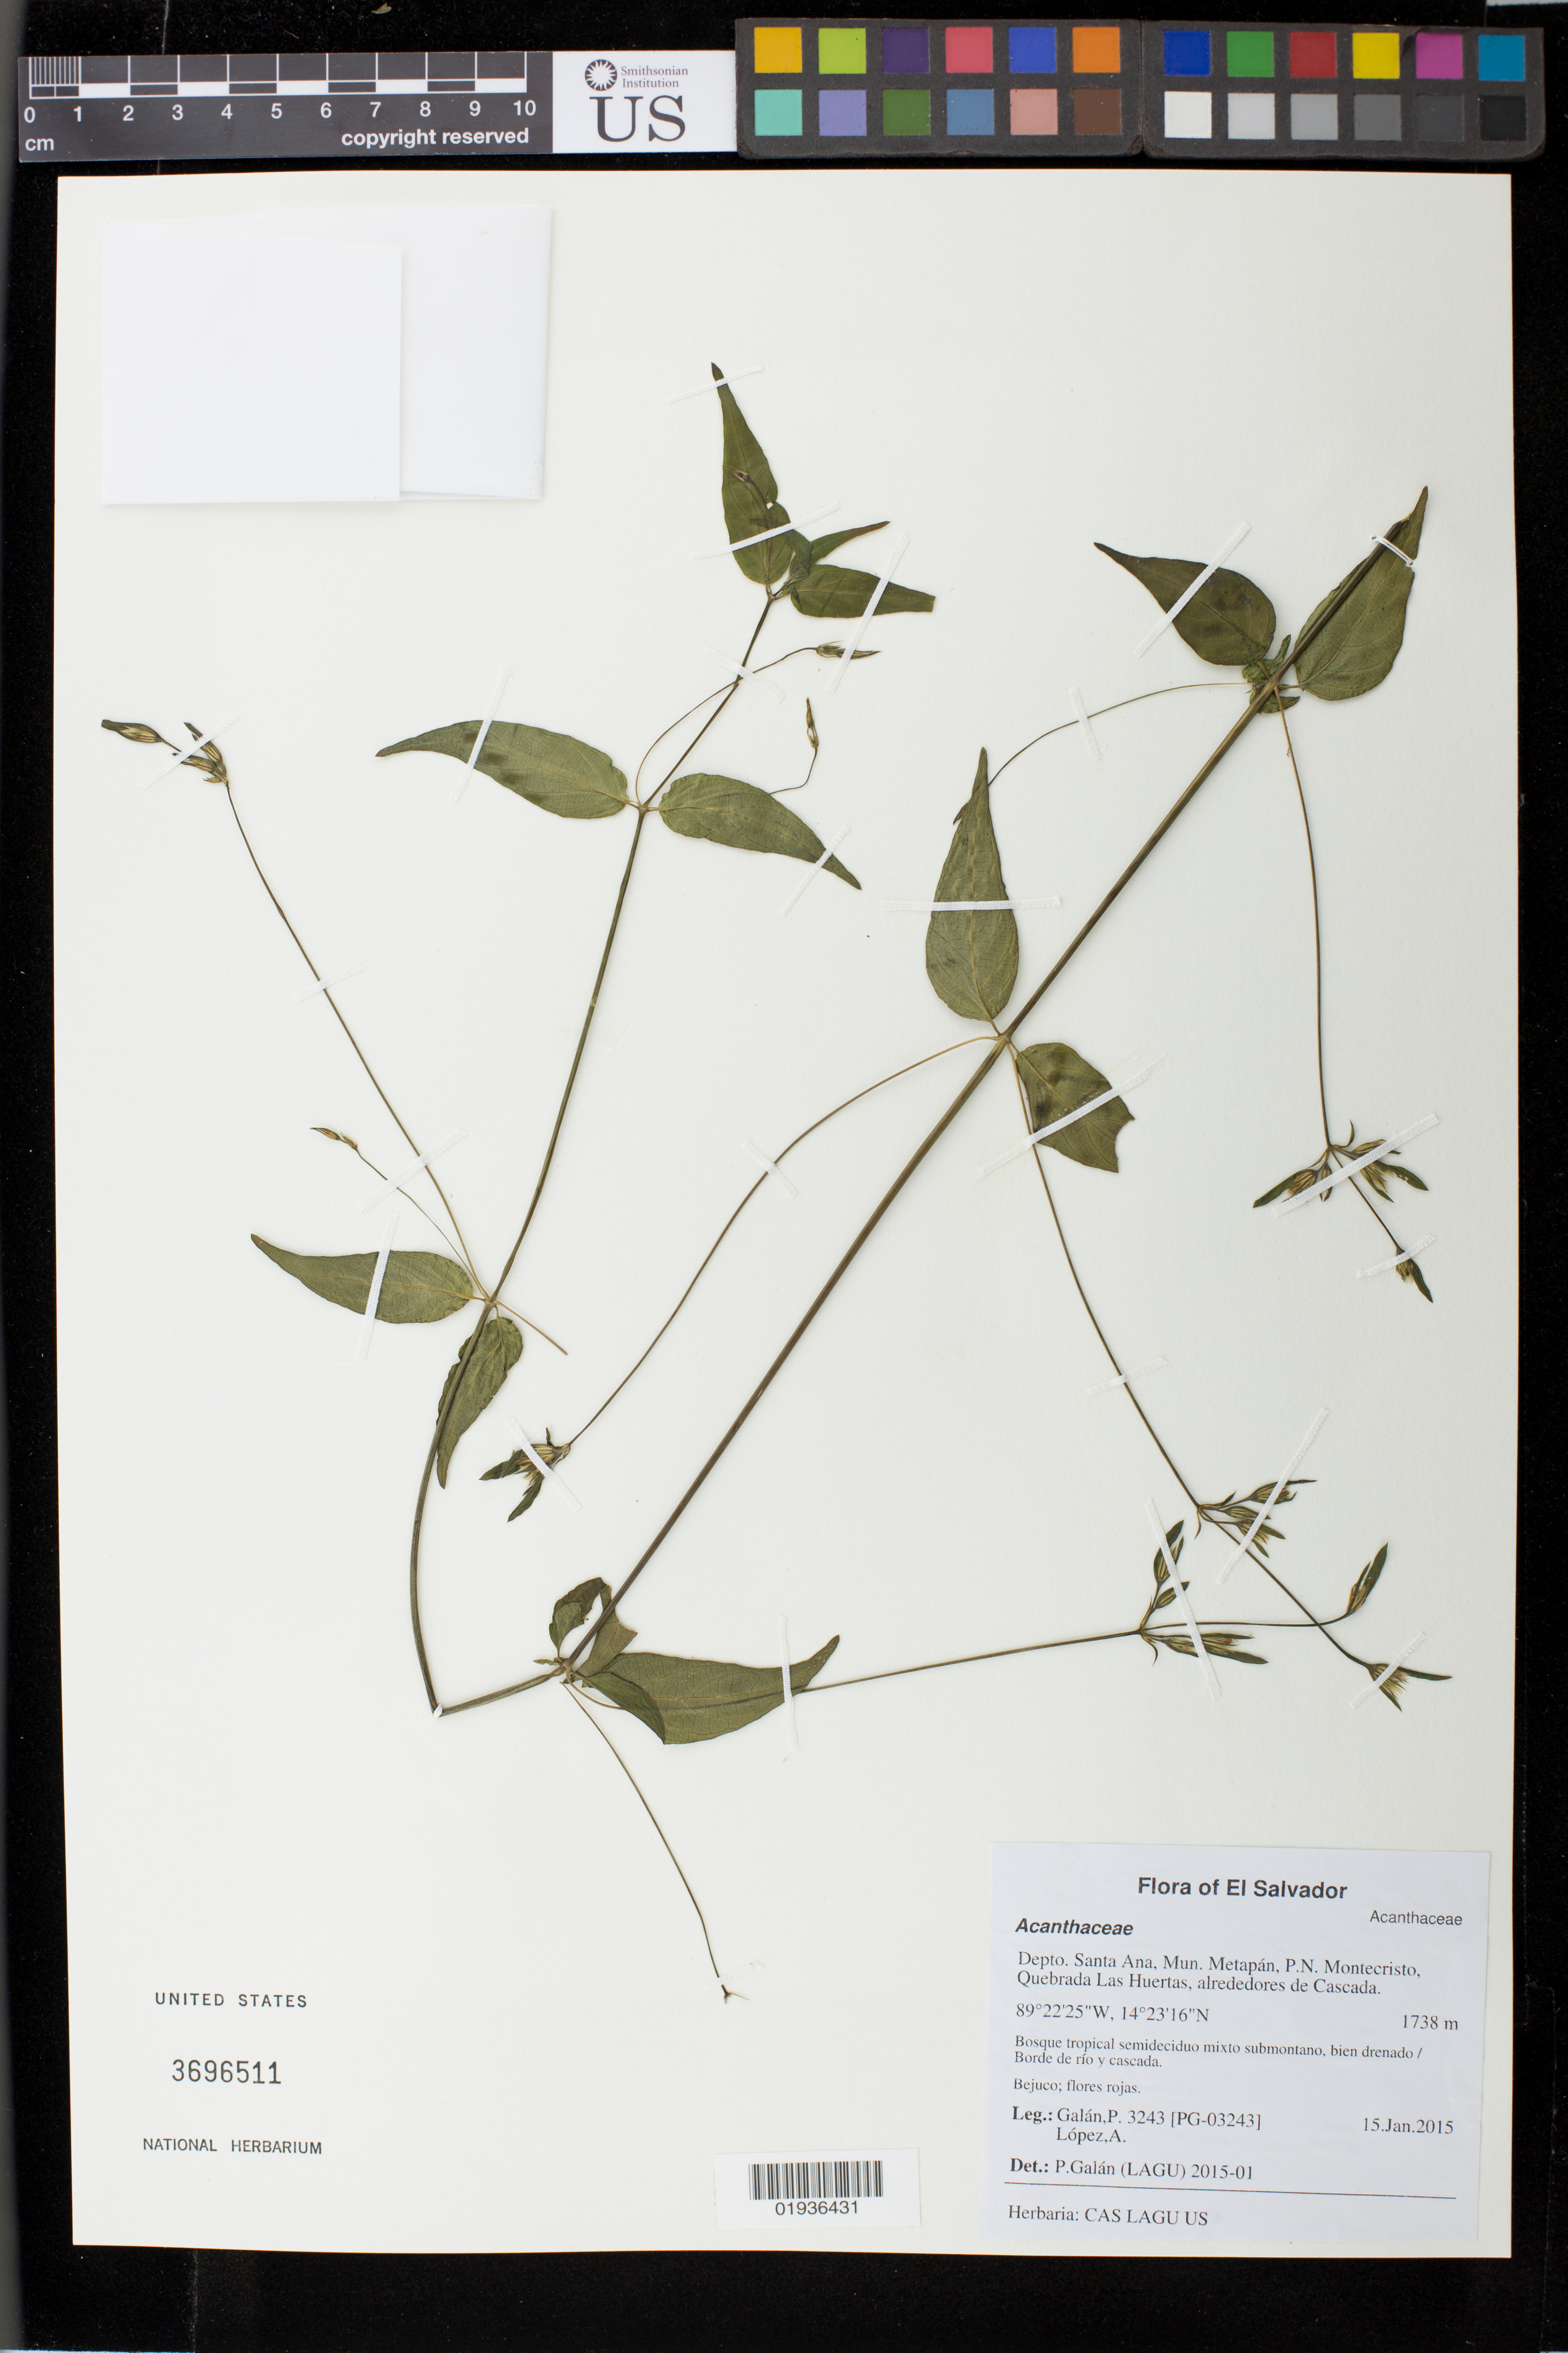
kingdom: Plantae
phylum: Tracheophyta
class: Magnoliopsida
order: Lamiales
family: Acanthaceae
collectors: P. Galan & A. López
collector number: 3243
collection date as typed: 15.Jan.2015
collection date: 2015-01-15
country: El Salvador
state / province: Santa Ana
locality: Depto. Santa Ana, Mun Metapán, P.N. Montecristo, Quebrada Las Huertas, alrededores de Cascada.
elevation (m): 1738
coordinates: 14 23 16 N, 89 22 25 W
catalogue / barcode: US 3696511